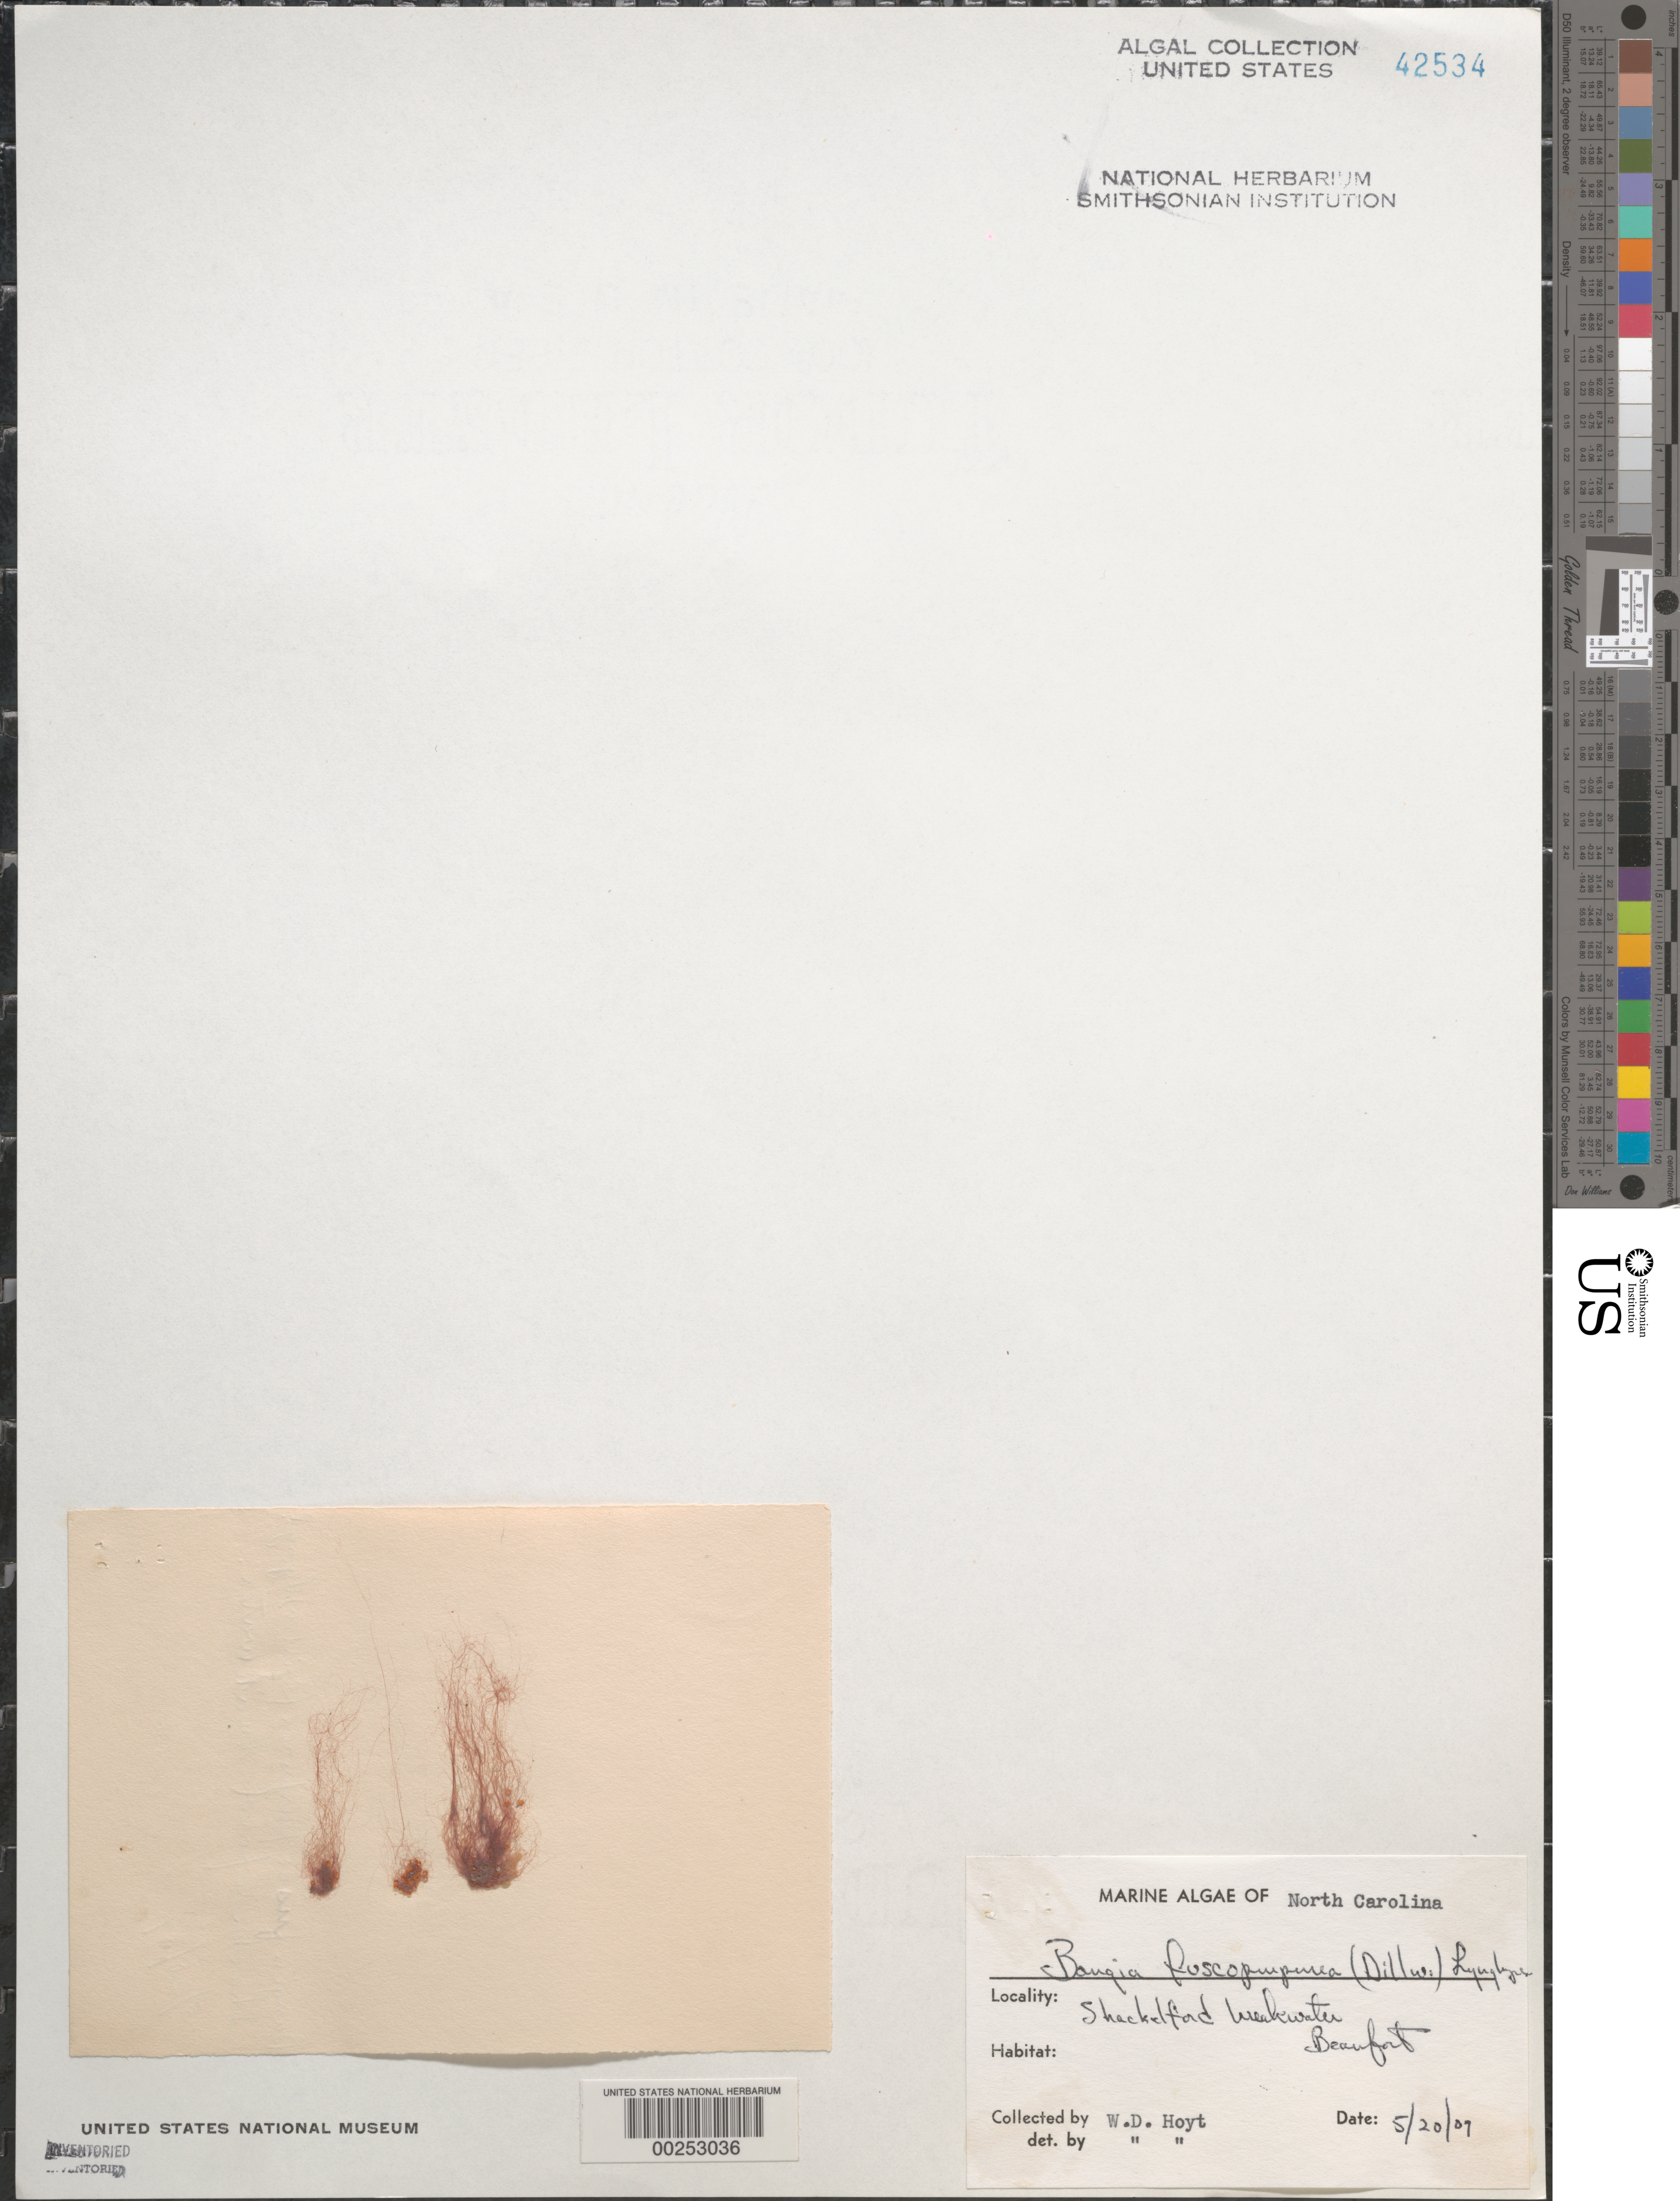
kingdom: Plantae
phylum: Rhodophyta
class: Bangiophyceae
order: Bangiales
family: Bangiaceae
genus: Bangia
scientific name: Bangia fuscopurpurea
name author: (Dillwyn) Lyngb.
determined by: Hoyt, W. D.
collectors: W. D. Hoyt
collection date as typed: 20 May 1907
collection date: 1907-05-20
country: United States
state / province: North Carolina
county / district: Carteret County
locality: Beaufort, Shackleford breakwater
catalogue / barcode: US 42534